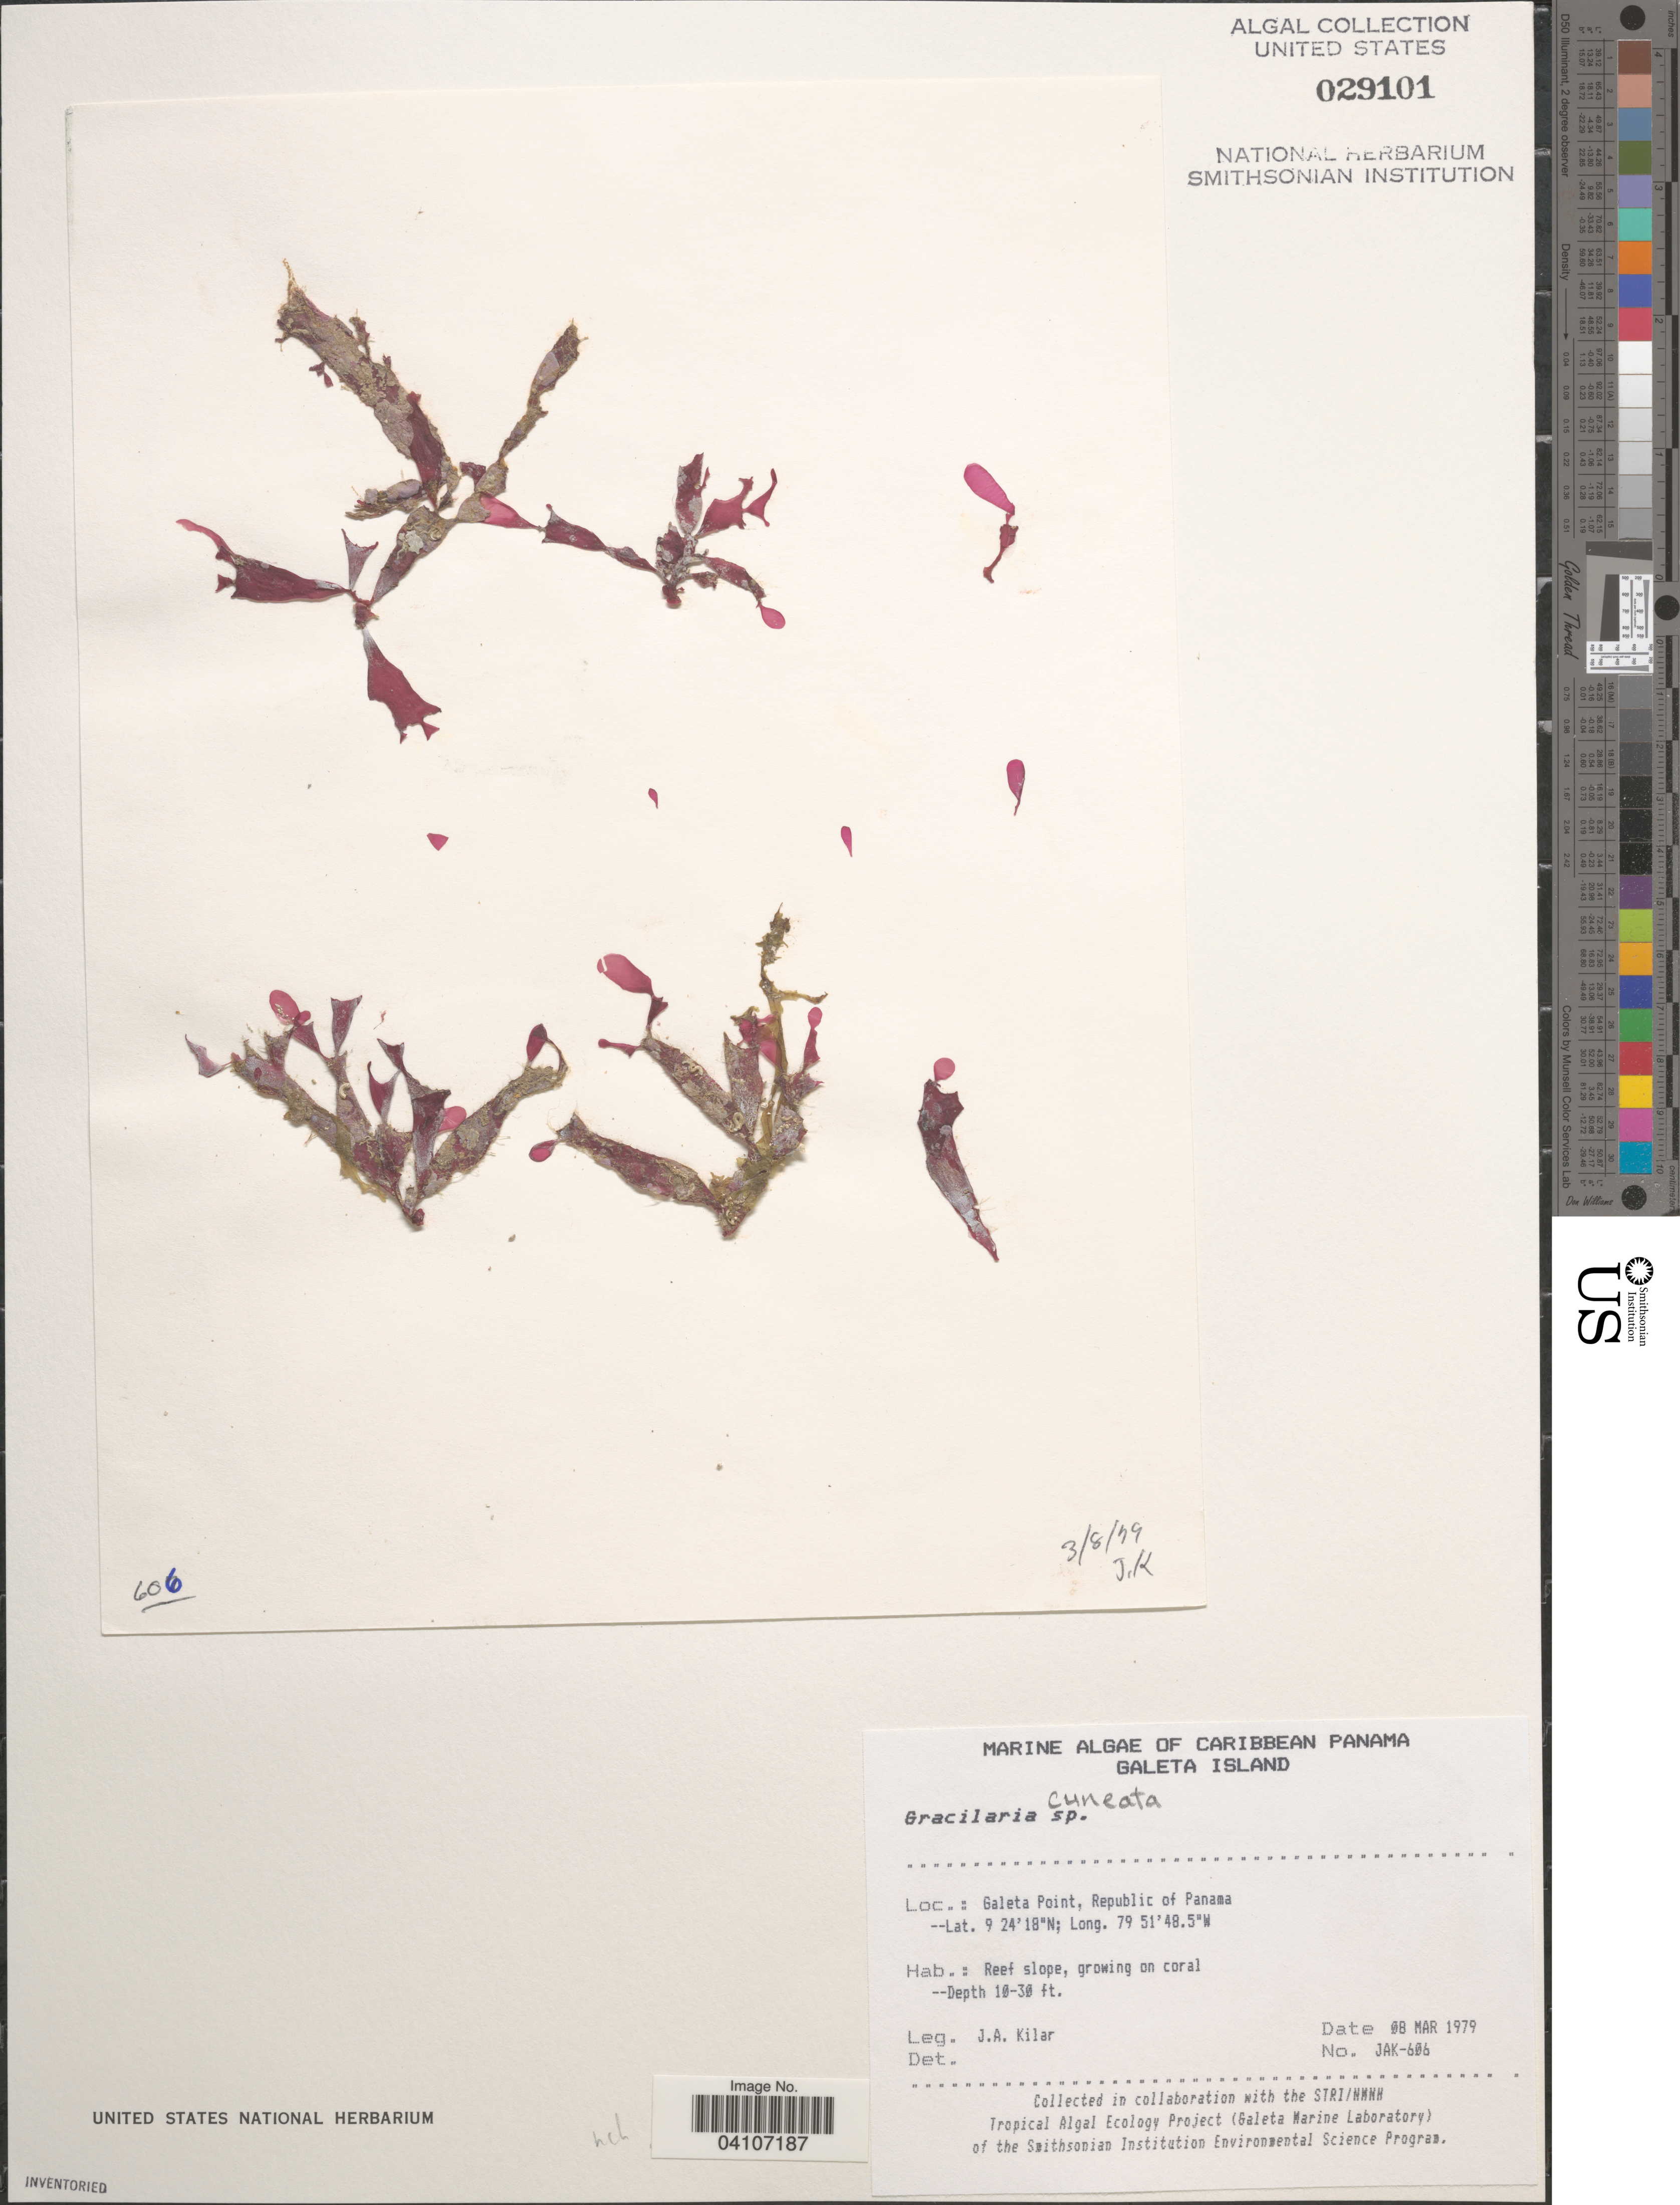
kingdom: Plantae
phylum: Rhodophyta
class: Florideophyceae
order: Gracilariales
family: Gracilariaceae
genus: Gracilaria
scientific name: Gracilaria cuneata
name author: Aresch.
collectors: J. A. Kilar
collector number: JAK-606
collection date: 1979-03-08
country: Panama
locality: Caribbean Panama. Galeta Island. Galeta Point, Republic of Panama.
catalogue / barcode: US 29101